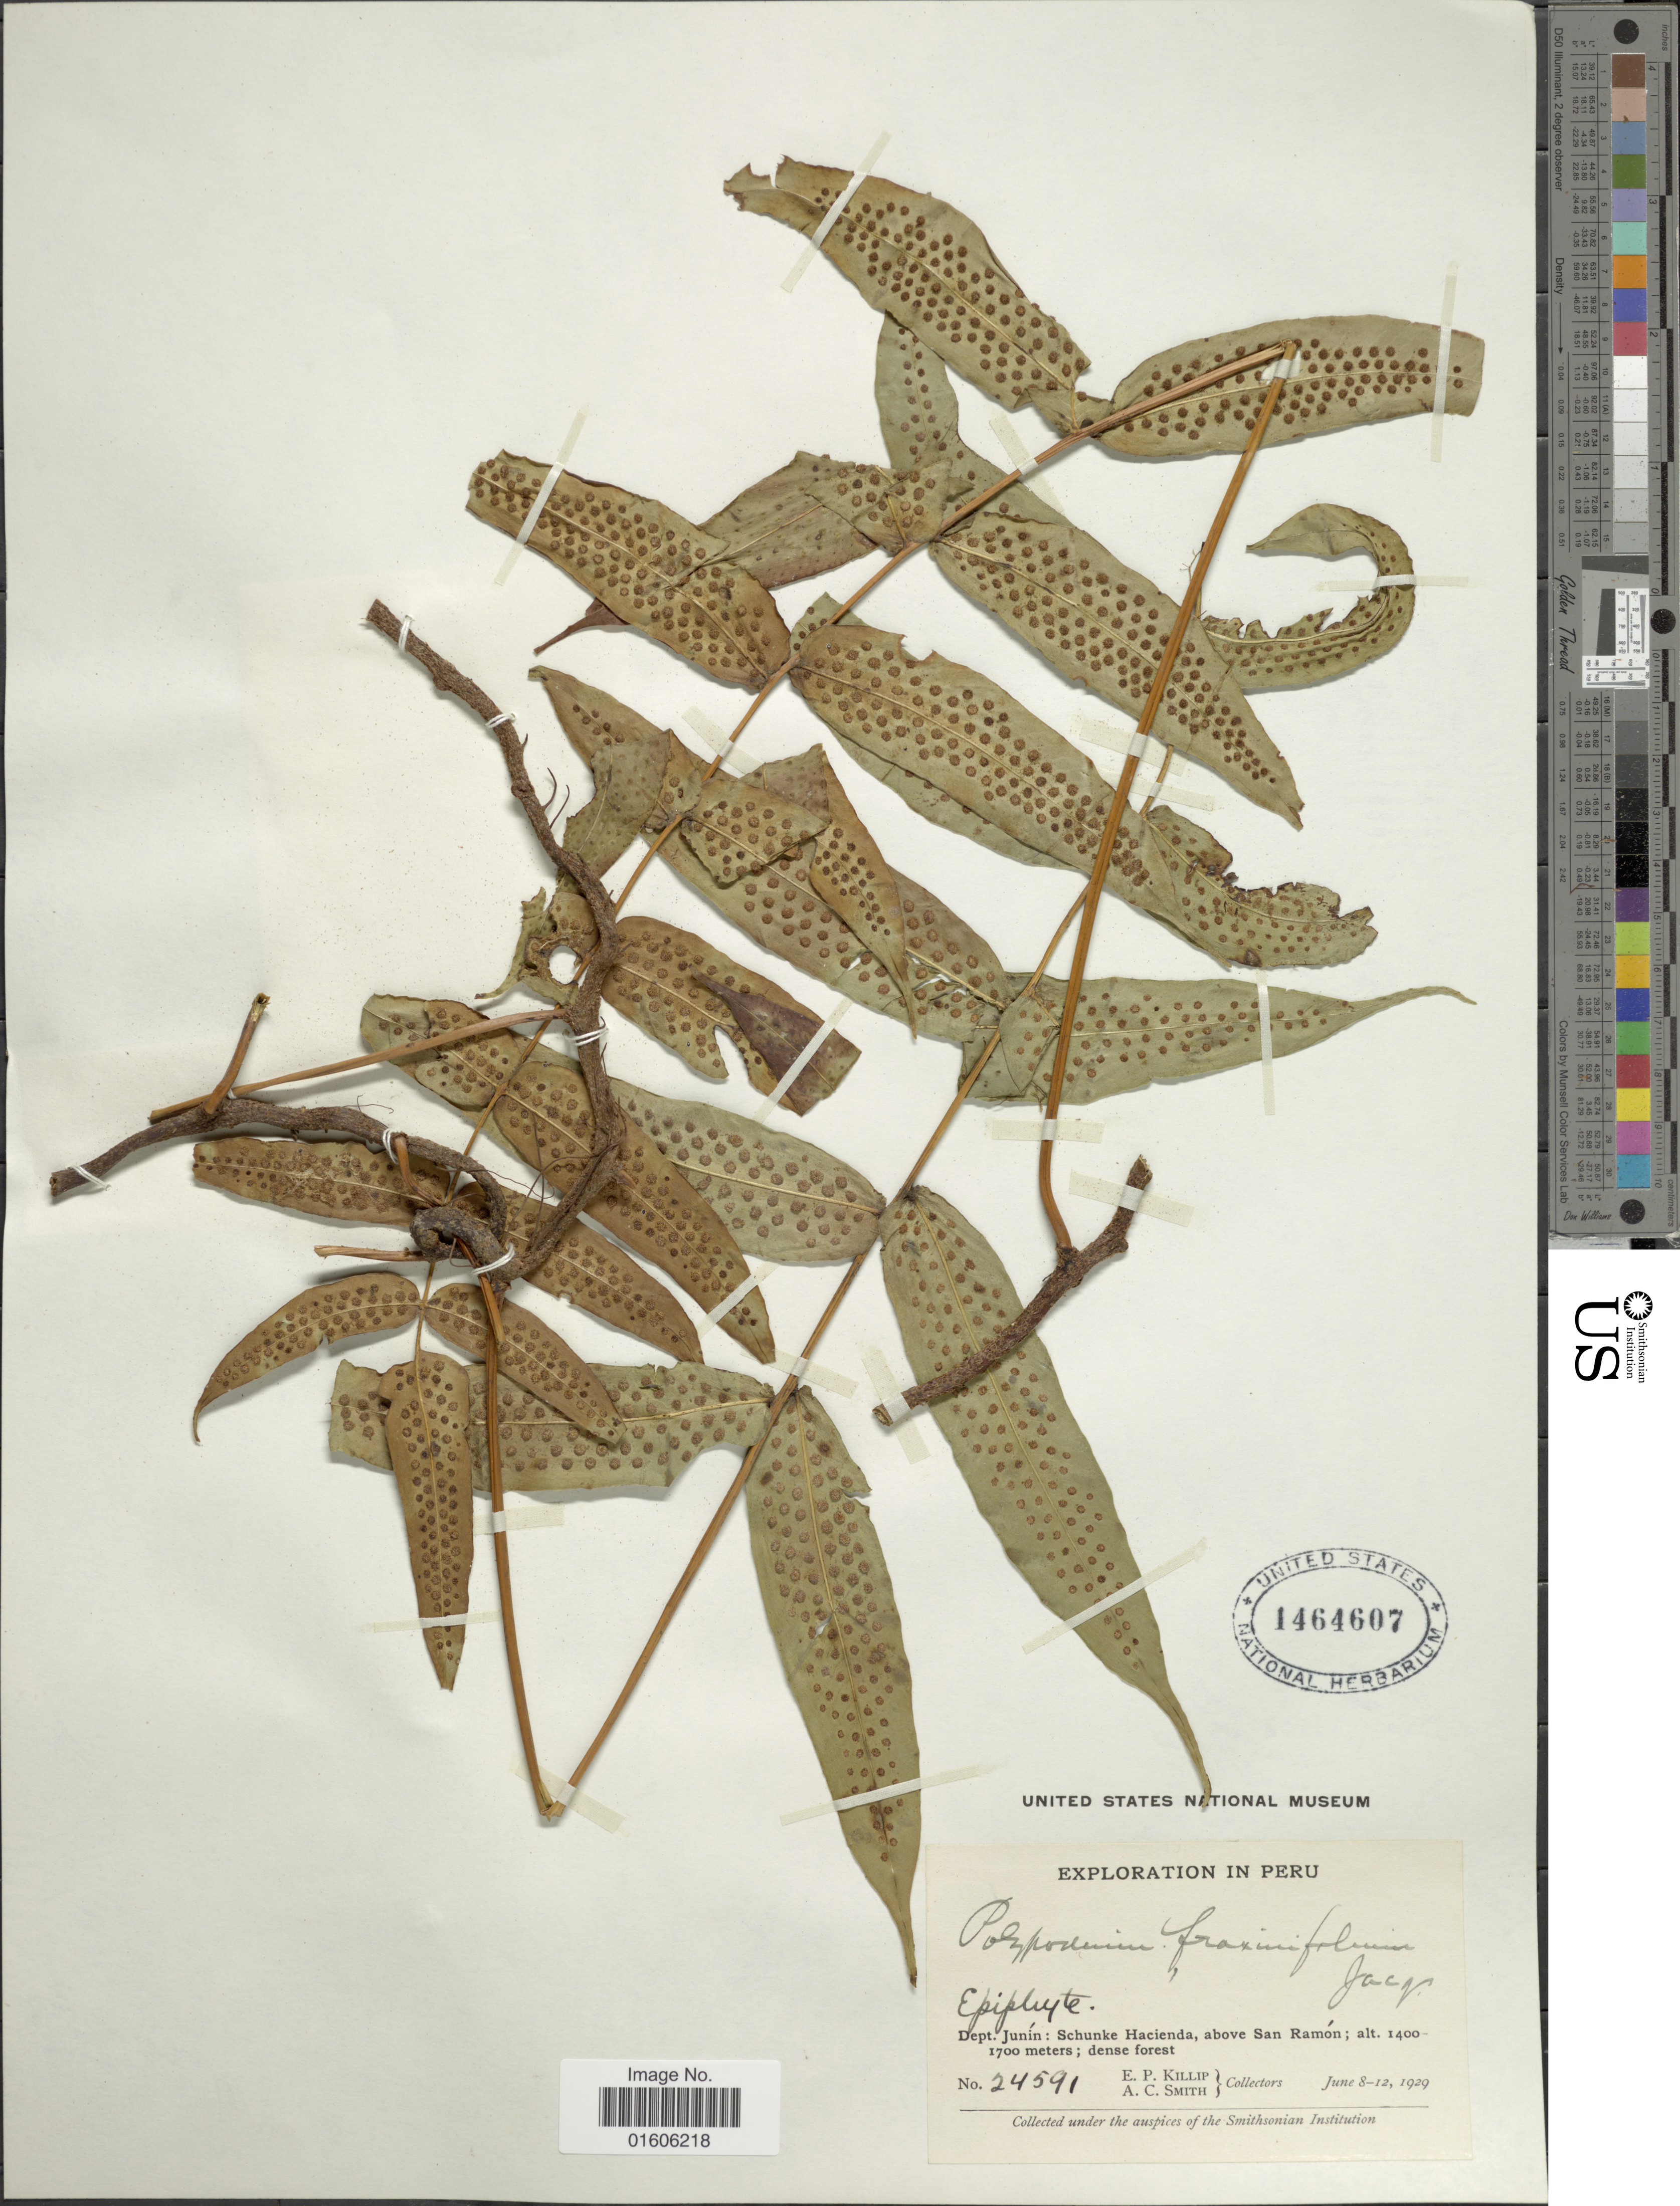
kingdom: Plantae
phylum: Tracheophyta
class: Polypodiopsida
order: Polypodiales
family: Polypodiaceae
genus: Serpocaulon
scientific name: Serpocaulon fraxinifolium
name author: (Jacq.) A.R. Sm.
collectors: E. P. Killip & A. C. Smith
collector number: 24591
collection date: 1929-06-08/1929-06-12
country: Peru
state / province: Junín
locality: Dept. Junín: Schunke Hacienda, above San Ramón.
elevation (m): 1400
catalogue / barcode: US 1464607